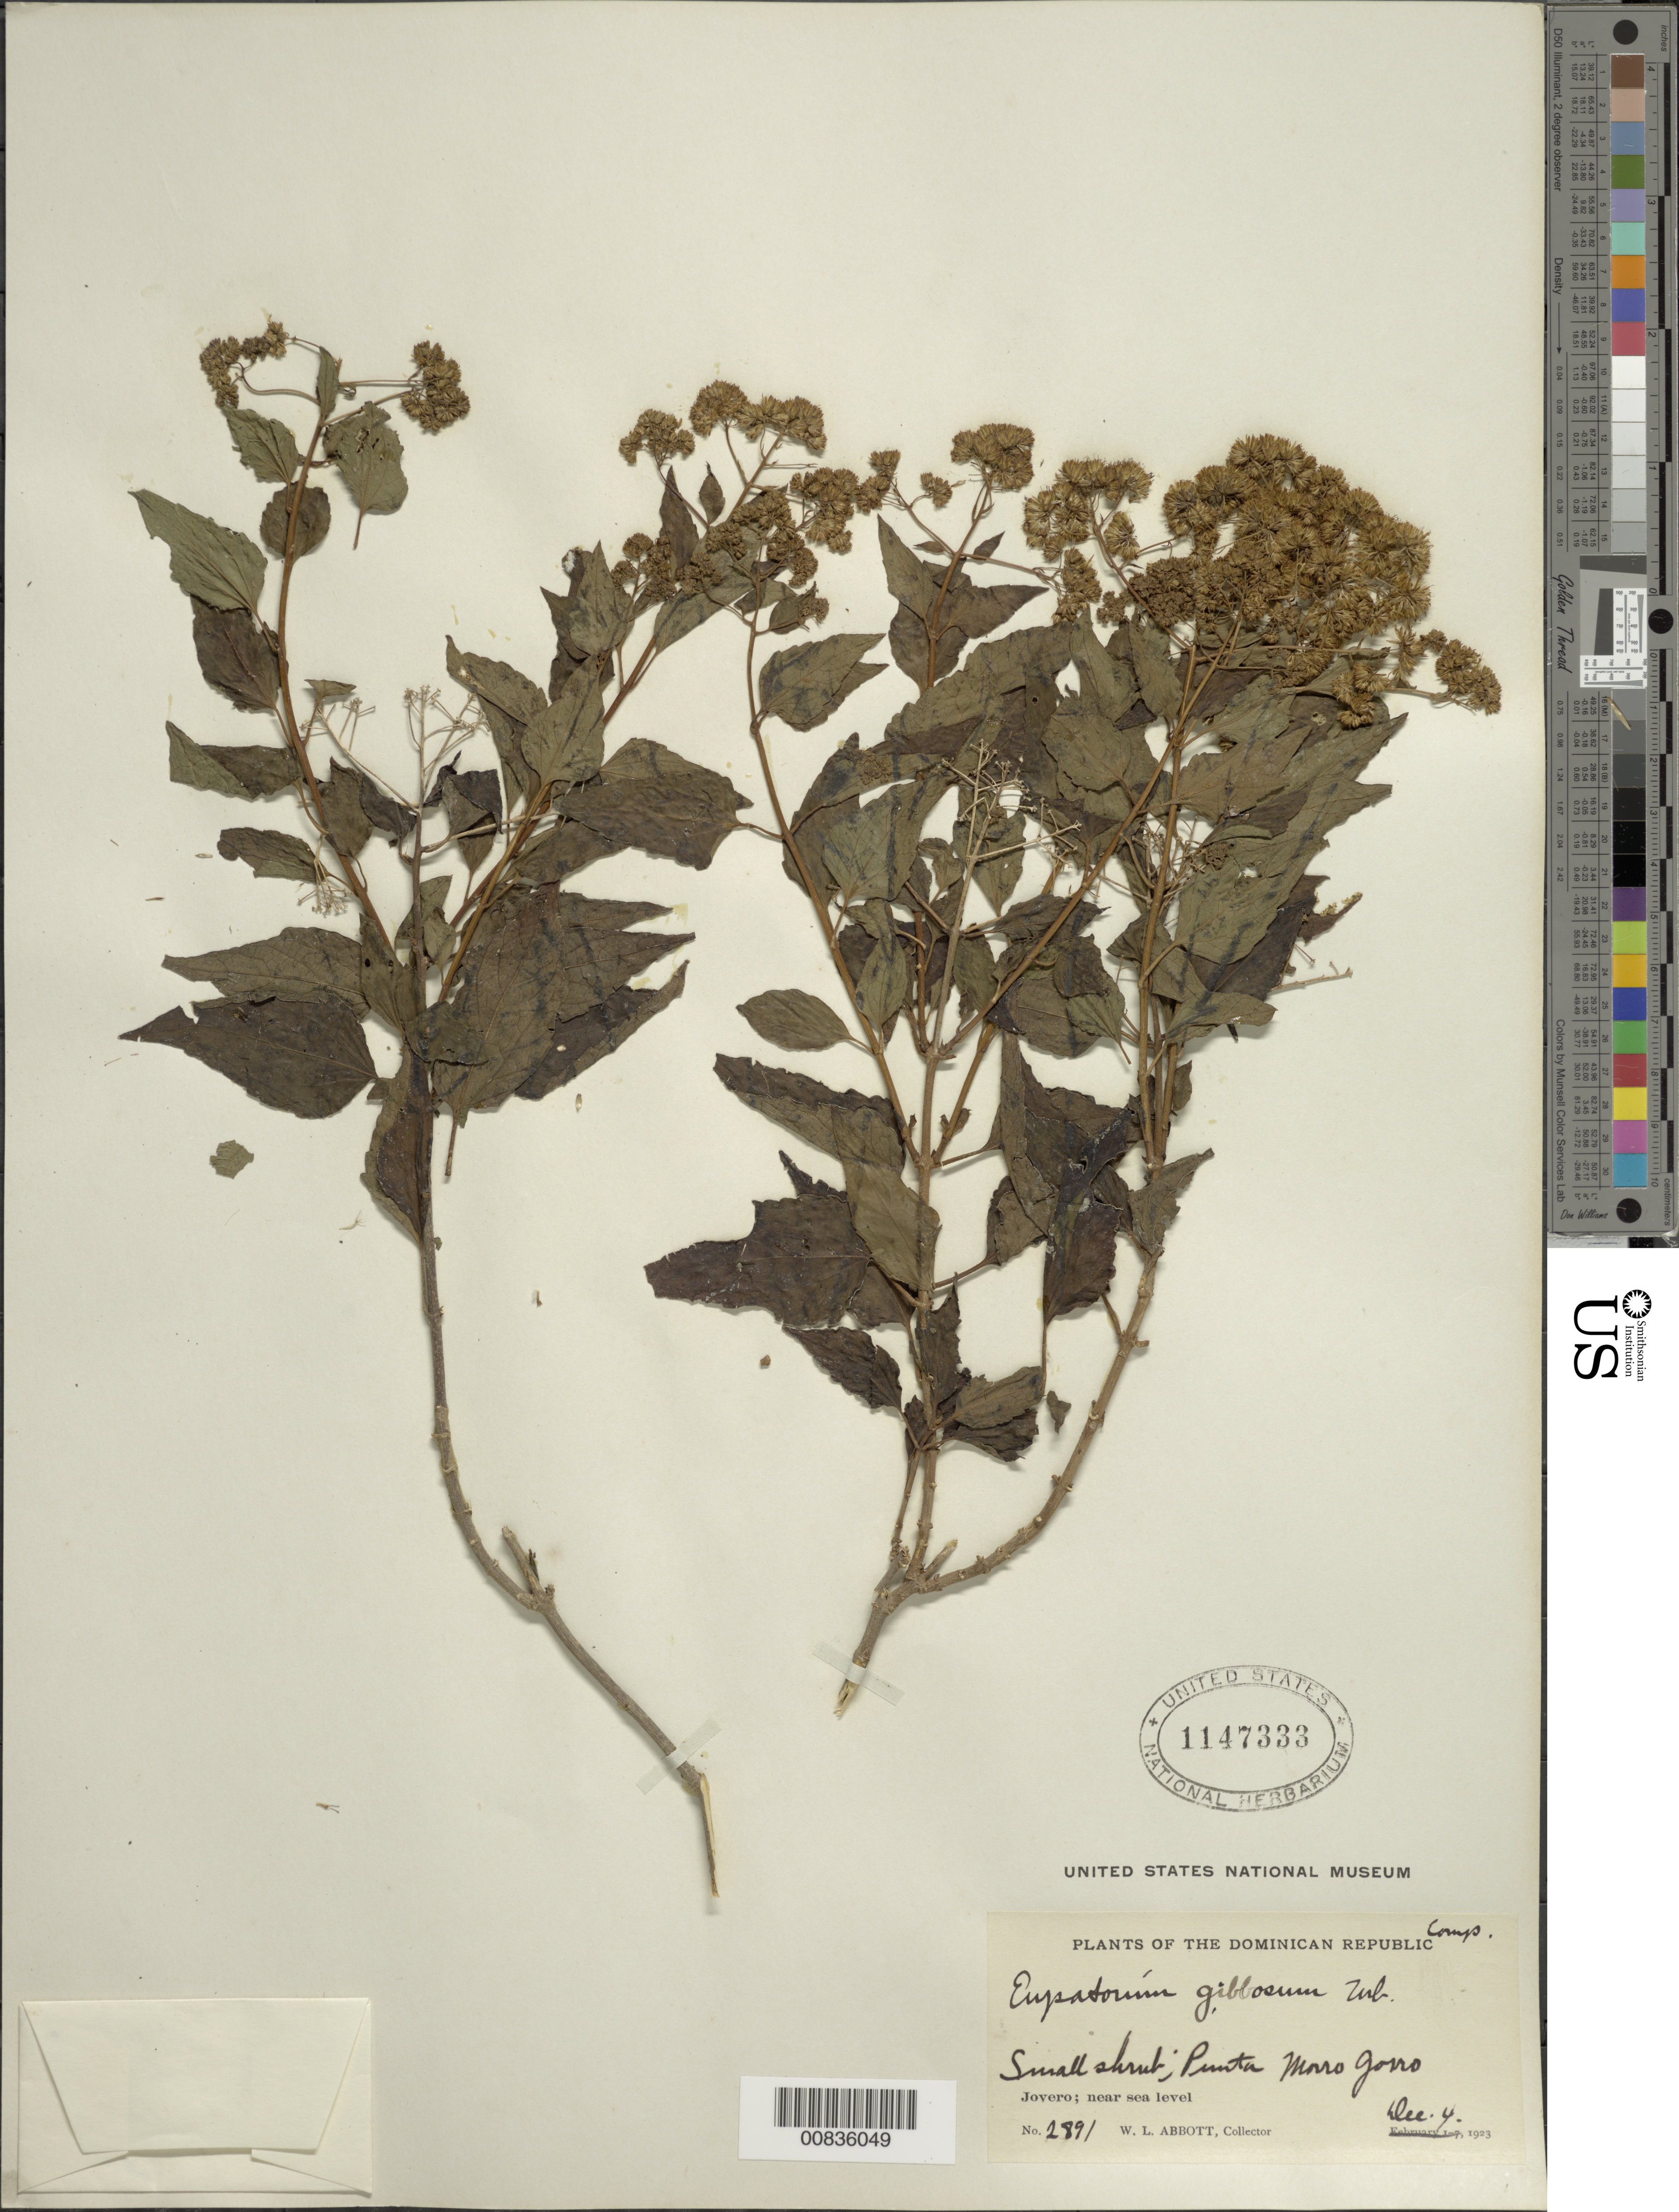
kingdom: Plantae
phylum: Tracheophyta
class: Magnoliopsida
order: Asterales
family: Asteraceae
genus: Koanophyllon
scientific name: Koanophyllon gibbosum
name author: (Urb.) R.M. King & H. Rob.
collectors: W. L. Abbott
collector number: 2891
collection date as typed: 04 Dec 1923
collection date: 1923-12-04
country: Dominican Republic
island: Hispaniola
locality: Jovero, Punta Morro Gorro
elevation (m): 0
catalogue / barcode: US 1147333